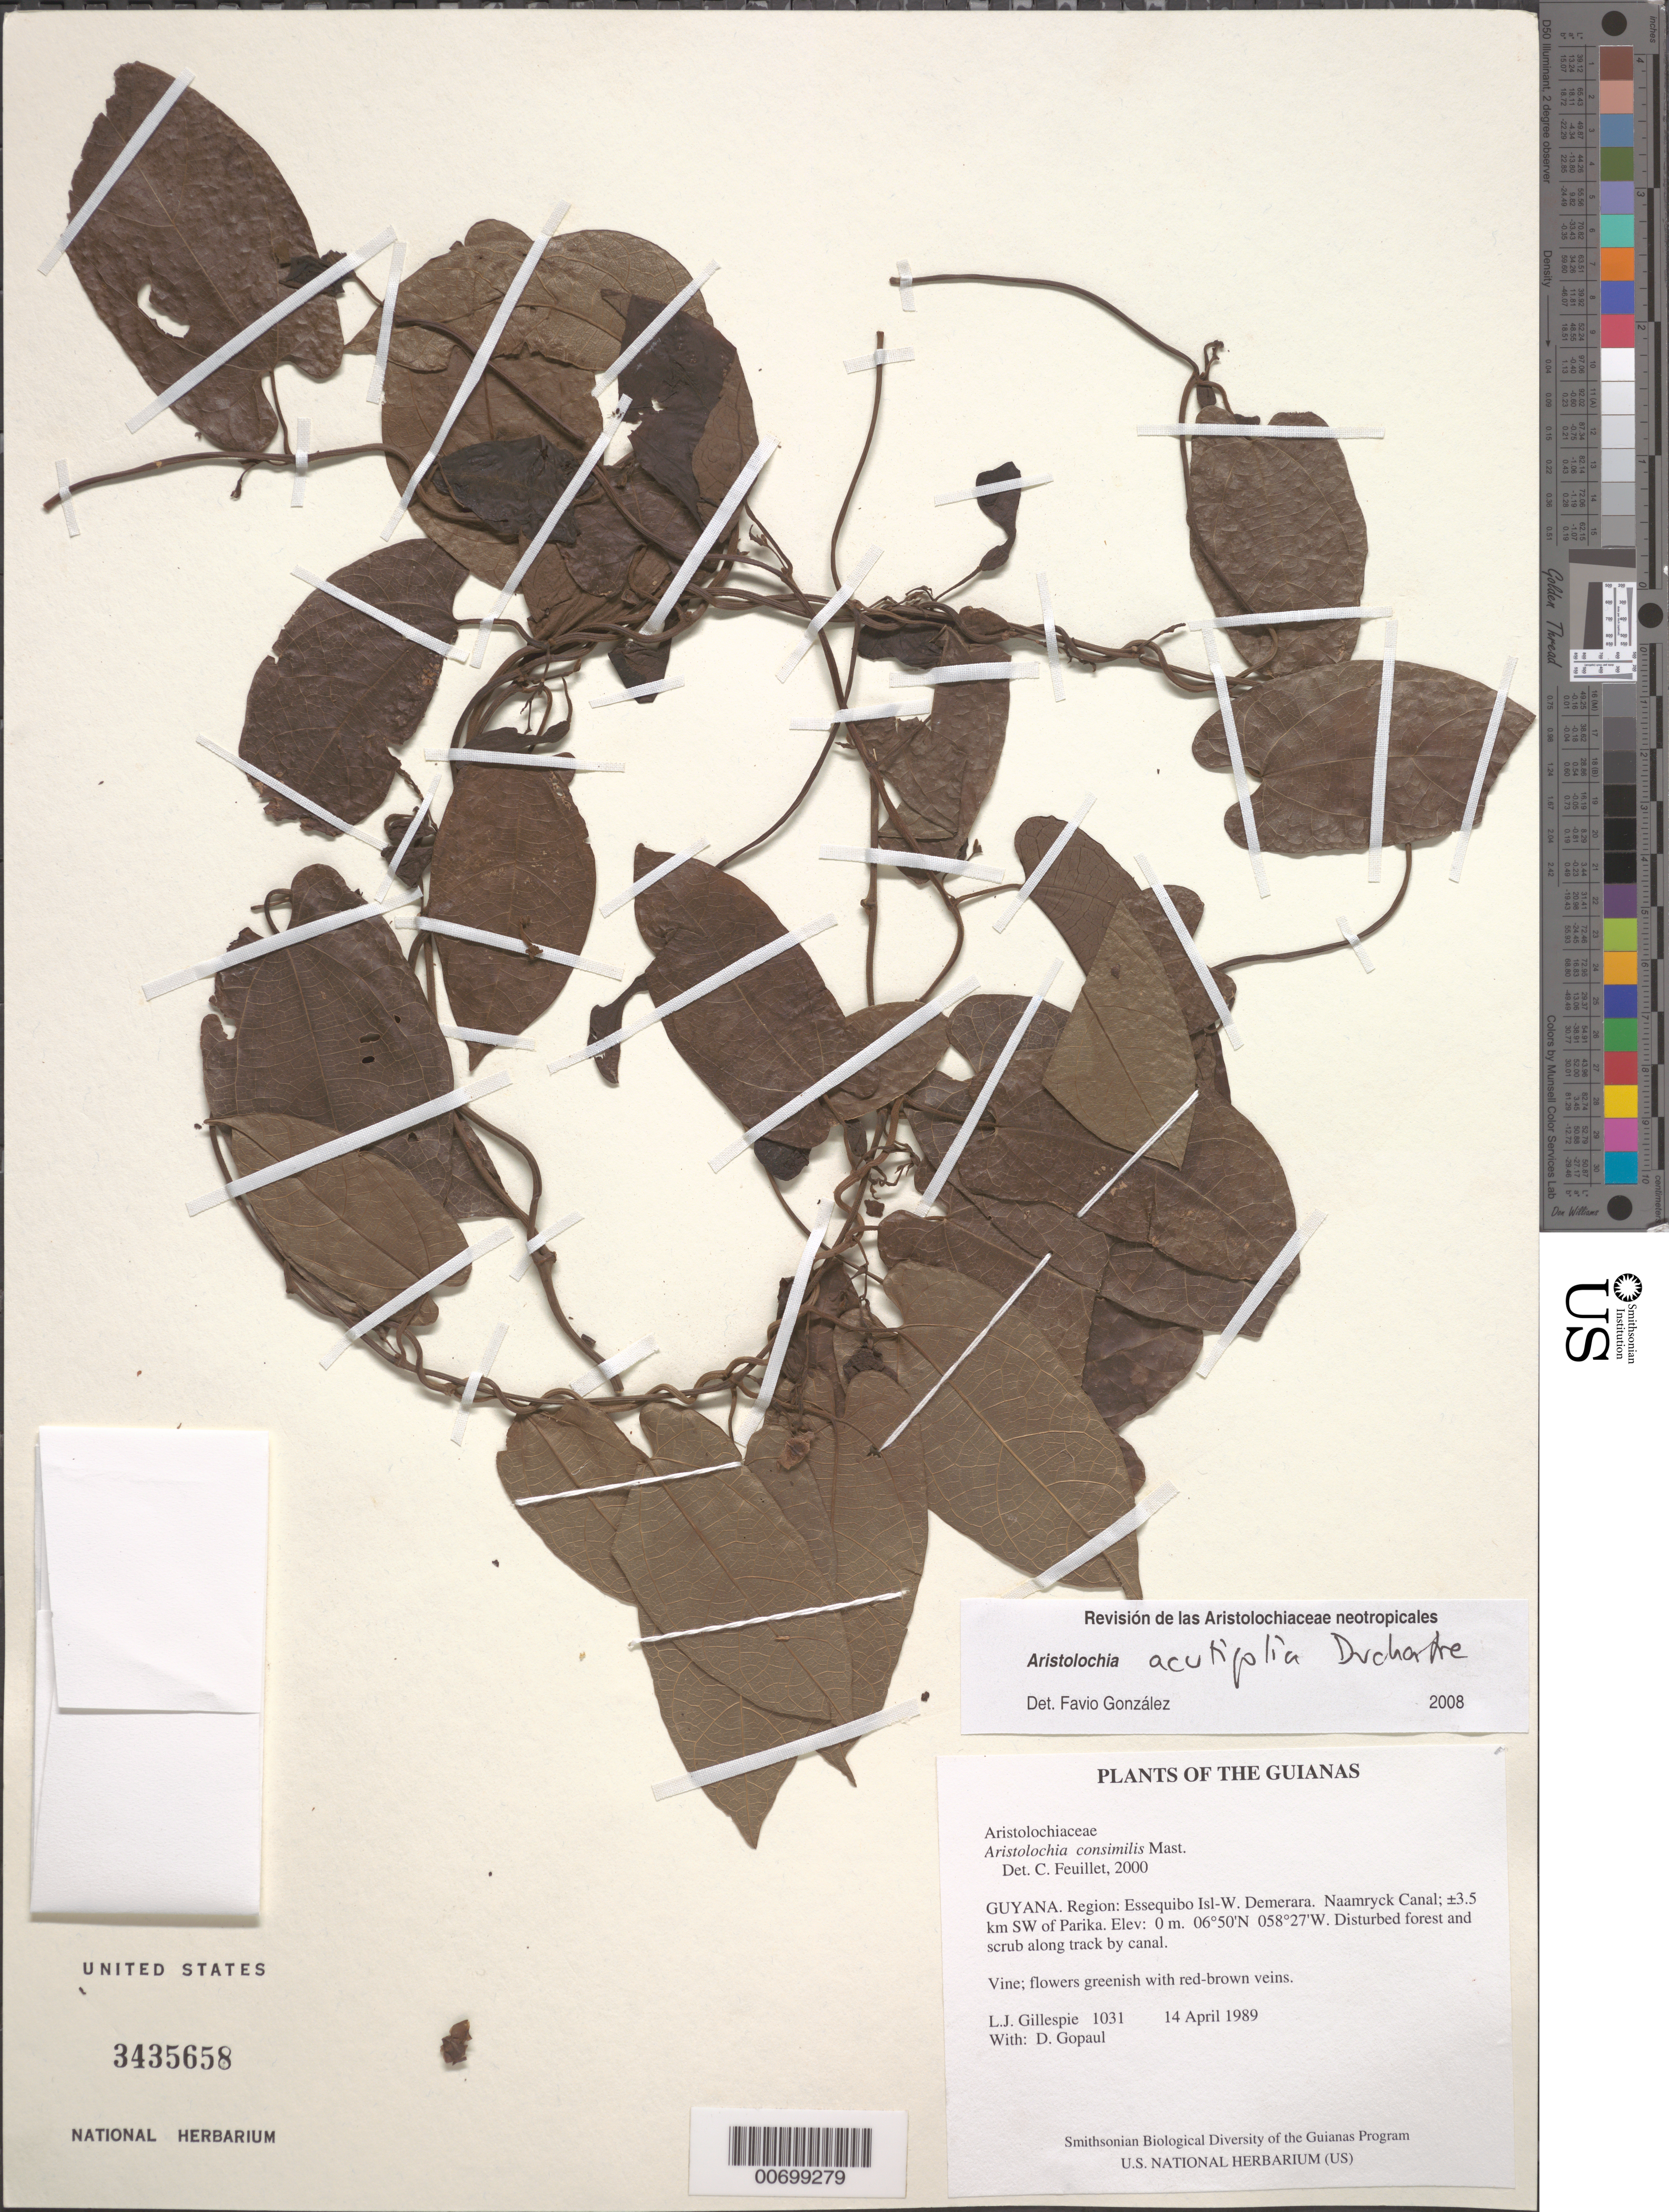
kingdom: Plantae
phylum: Tracheophyta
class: Magnoliopsida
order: Piperales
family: Aristolochiaceae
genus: Aristolochia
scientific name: Aristolochia acutifolia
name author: Duch.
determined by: González, F.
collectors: L. J. Gillespie & D. Gopaul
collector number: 1031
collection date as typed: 14 April 1989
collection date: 1989-04-14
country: Guyana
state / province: Essequibo Isl-W. Demerara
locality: Naamryck Canal; ±3.5 km SW of Parika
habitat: Disturbed forest and scrub along track by canal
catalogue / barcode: US 3435658